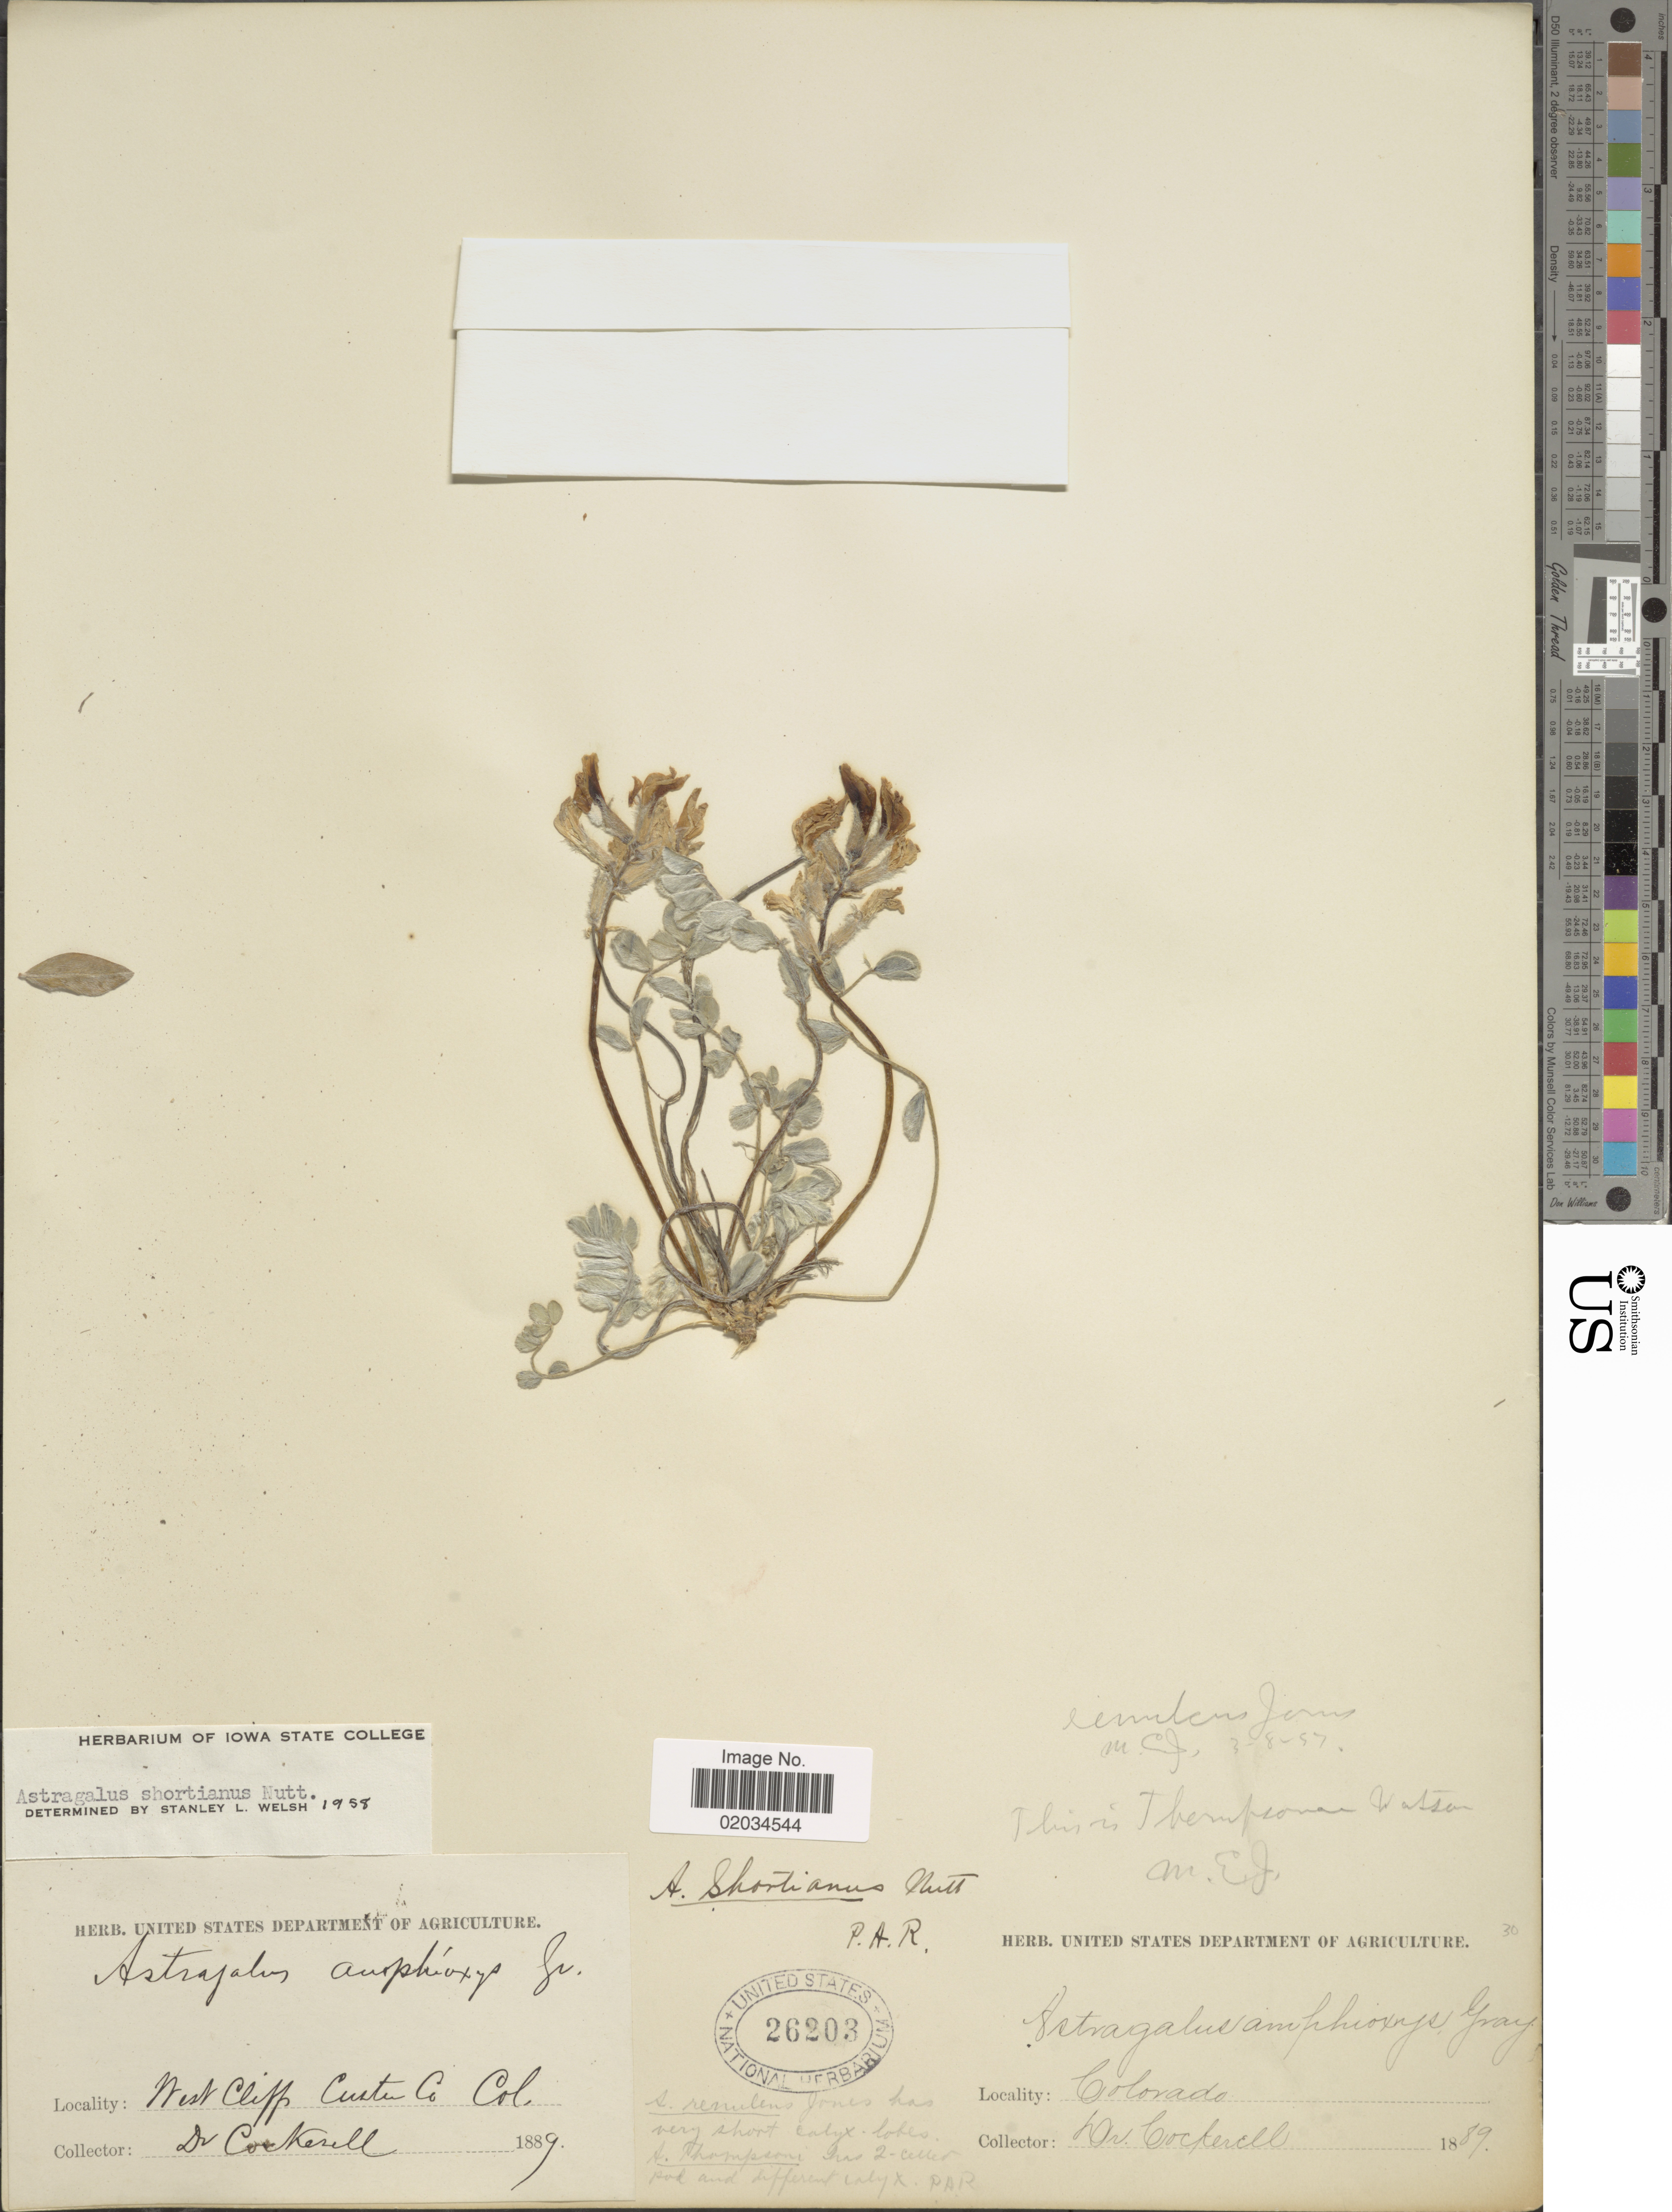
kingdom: Plantae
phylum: Tracheophyta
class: Magnoliopsida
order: Fabales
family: Fabaceae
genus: Astragalus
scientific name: Astragalus shortianus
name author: Nutt.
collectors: Cockerell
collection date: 1889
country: United States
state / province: Colorado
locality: West Cliffs Custer Co.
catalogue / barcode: US 26203